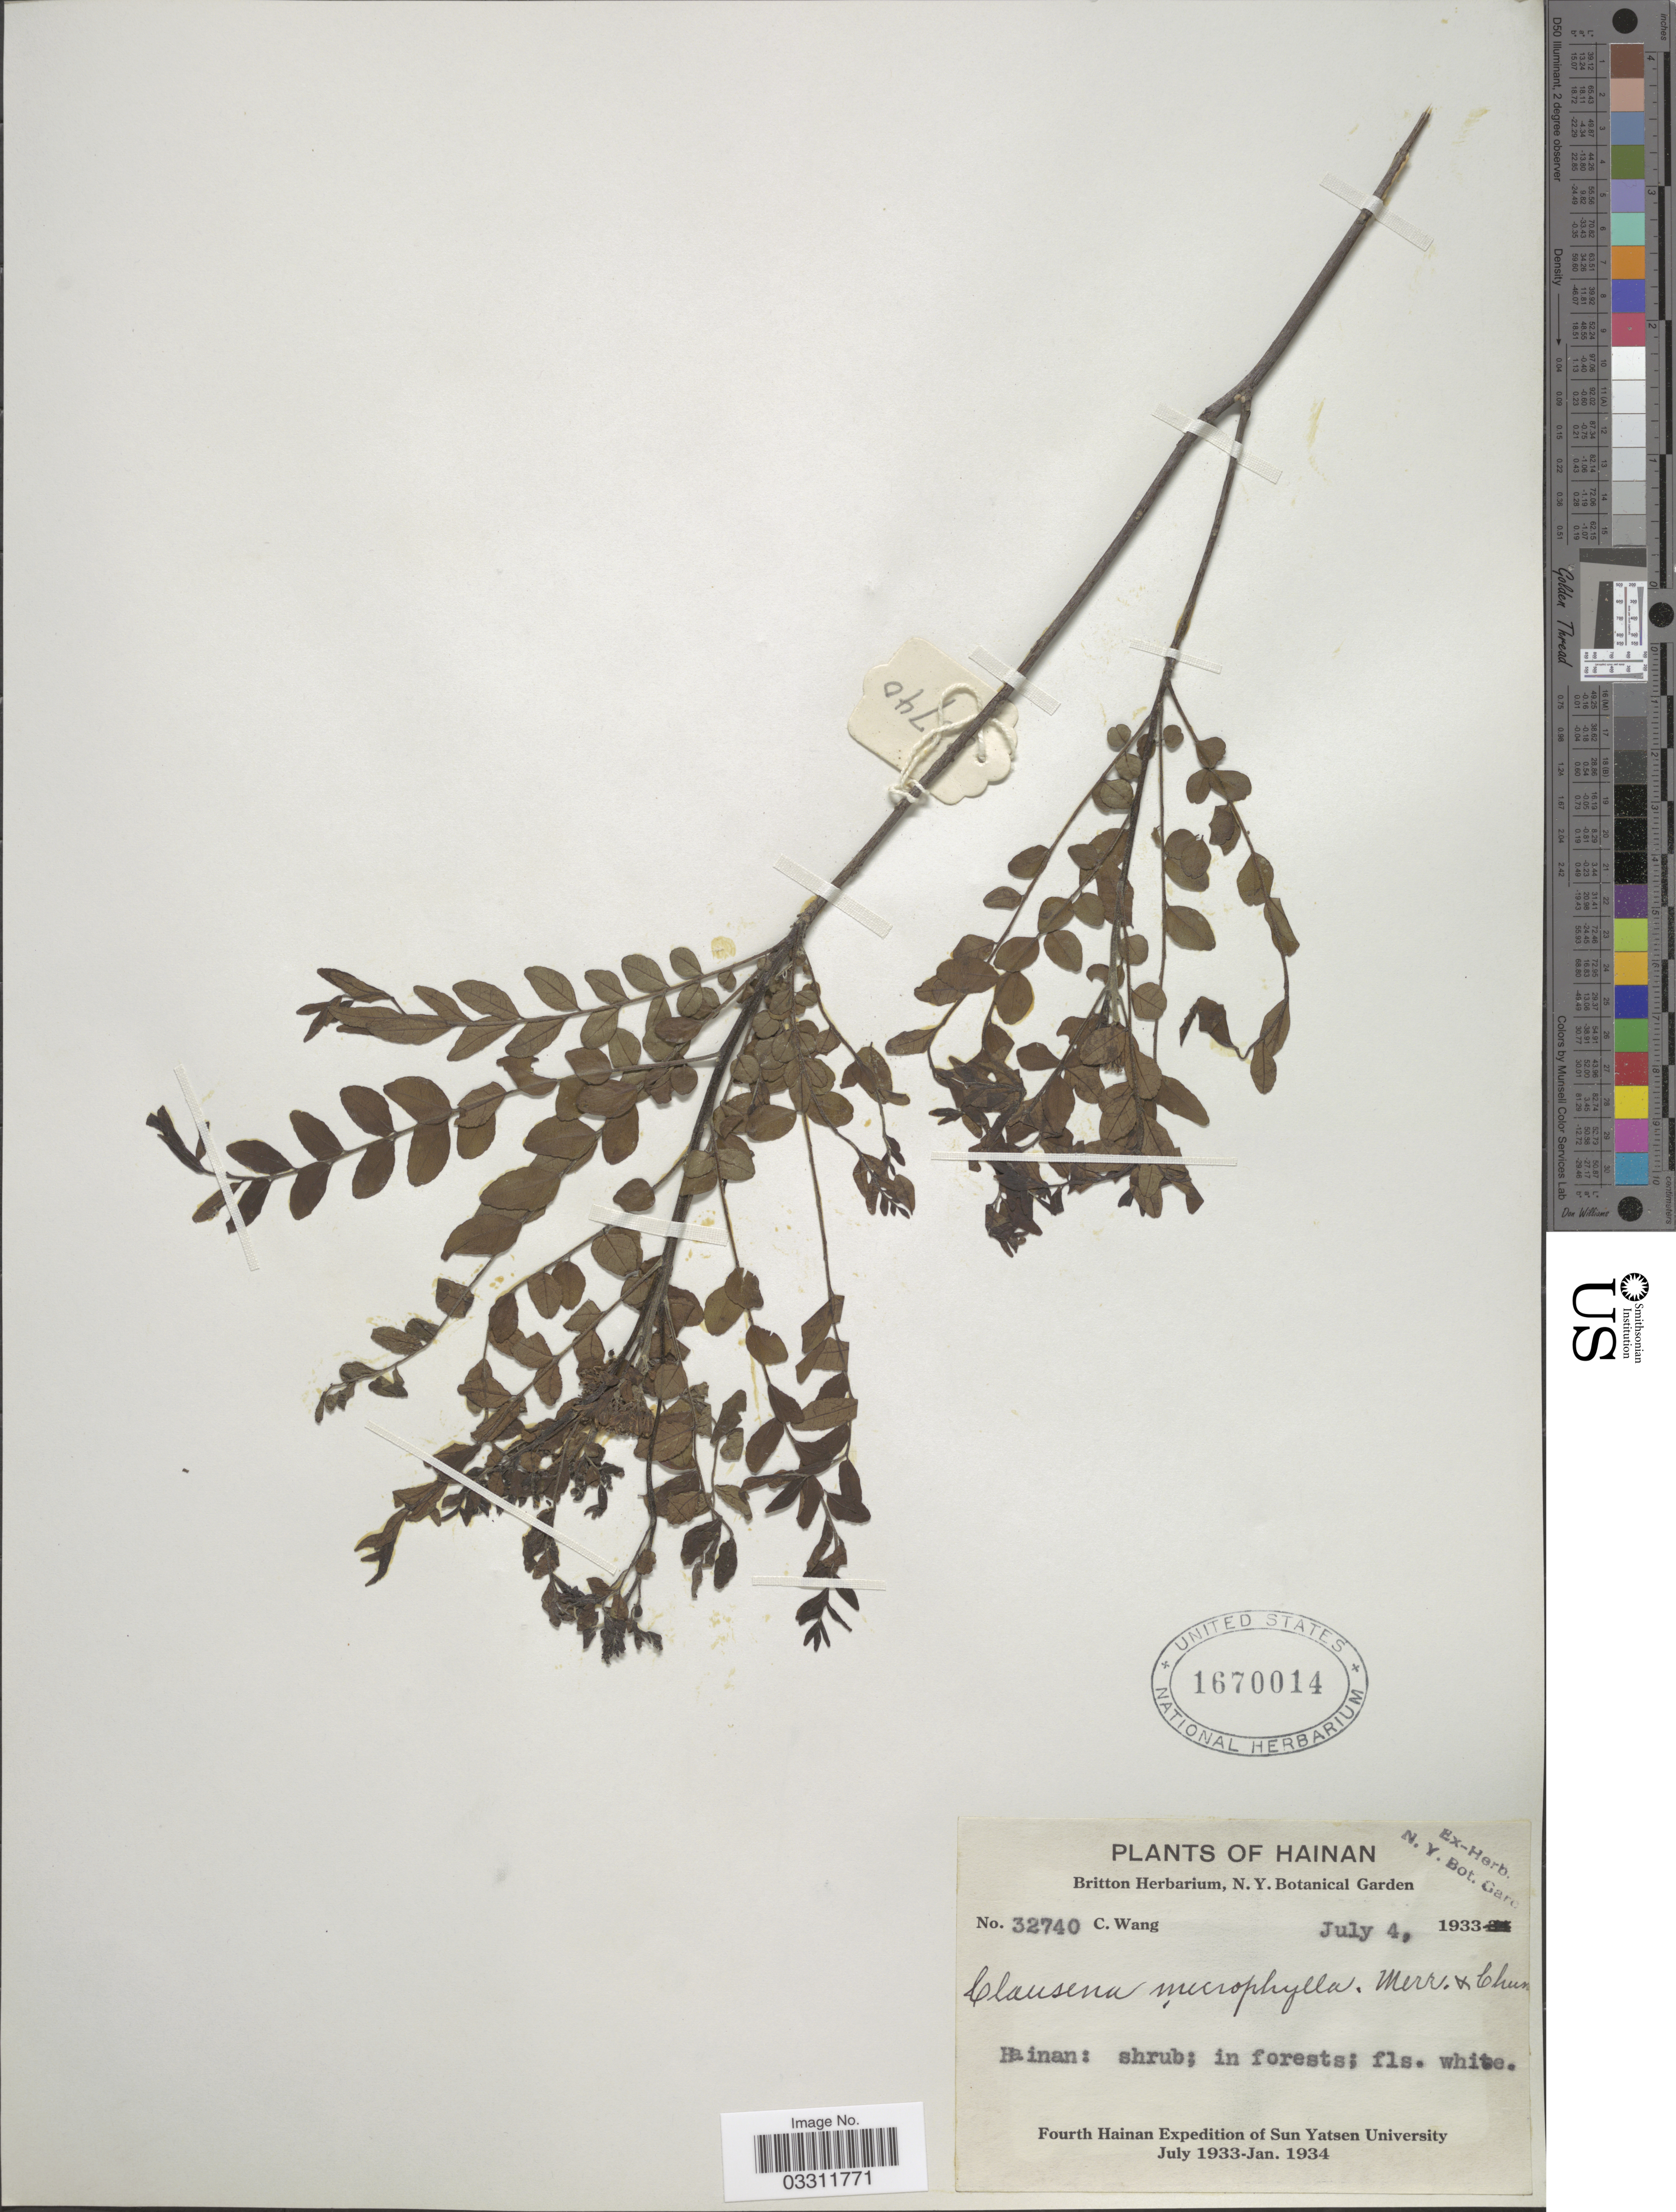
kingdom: Plantae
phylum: Tracheophyta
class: Magnoliopsida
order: Sapindales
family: Rutaceae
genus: Clausena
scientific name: Clausena microphylla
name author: Merr. & Chun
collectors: C. Wang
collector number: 32740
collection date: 1933-07-04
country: China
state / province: Hainan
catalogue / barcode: US 1670014